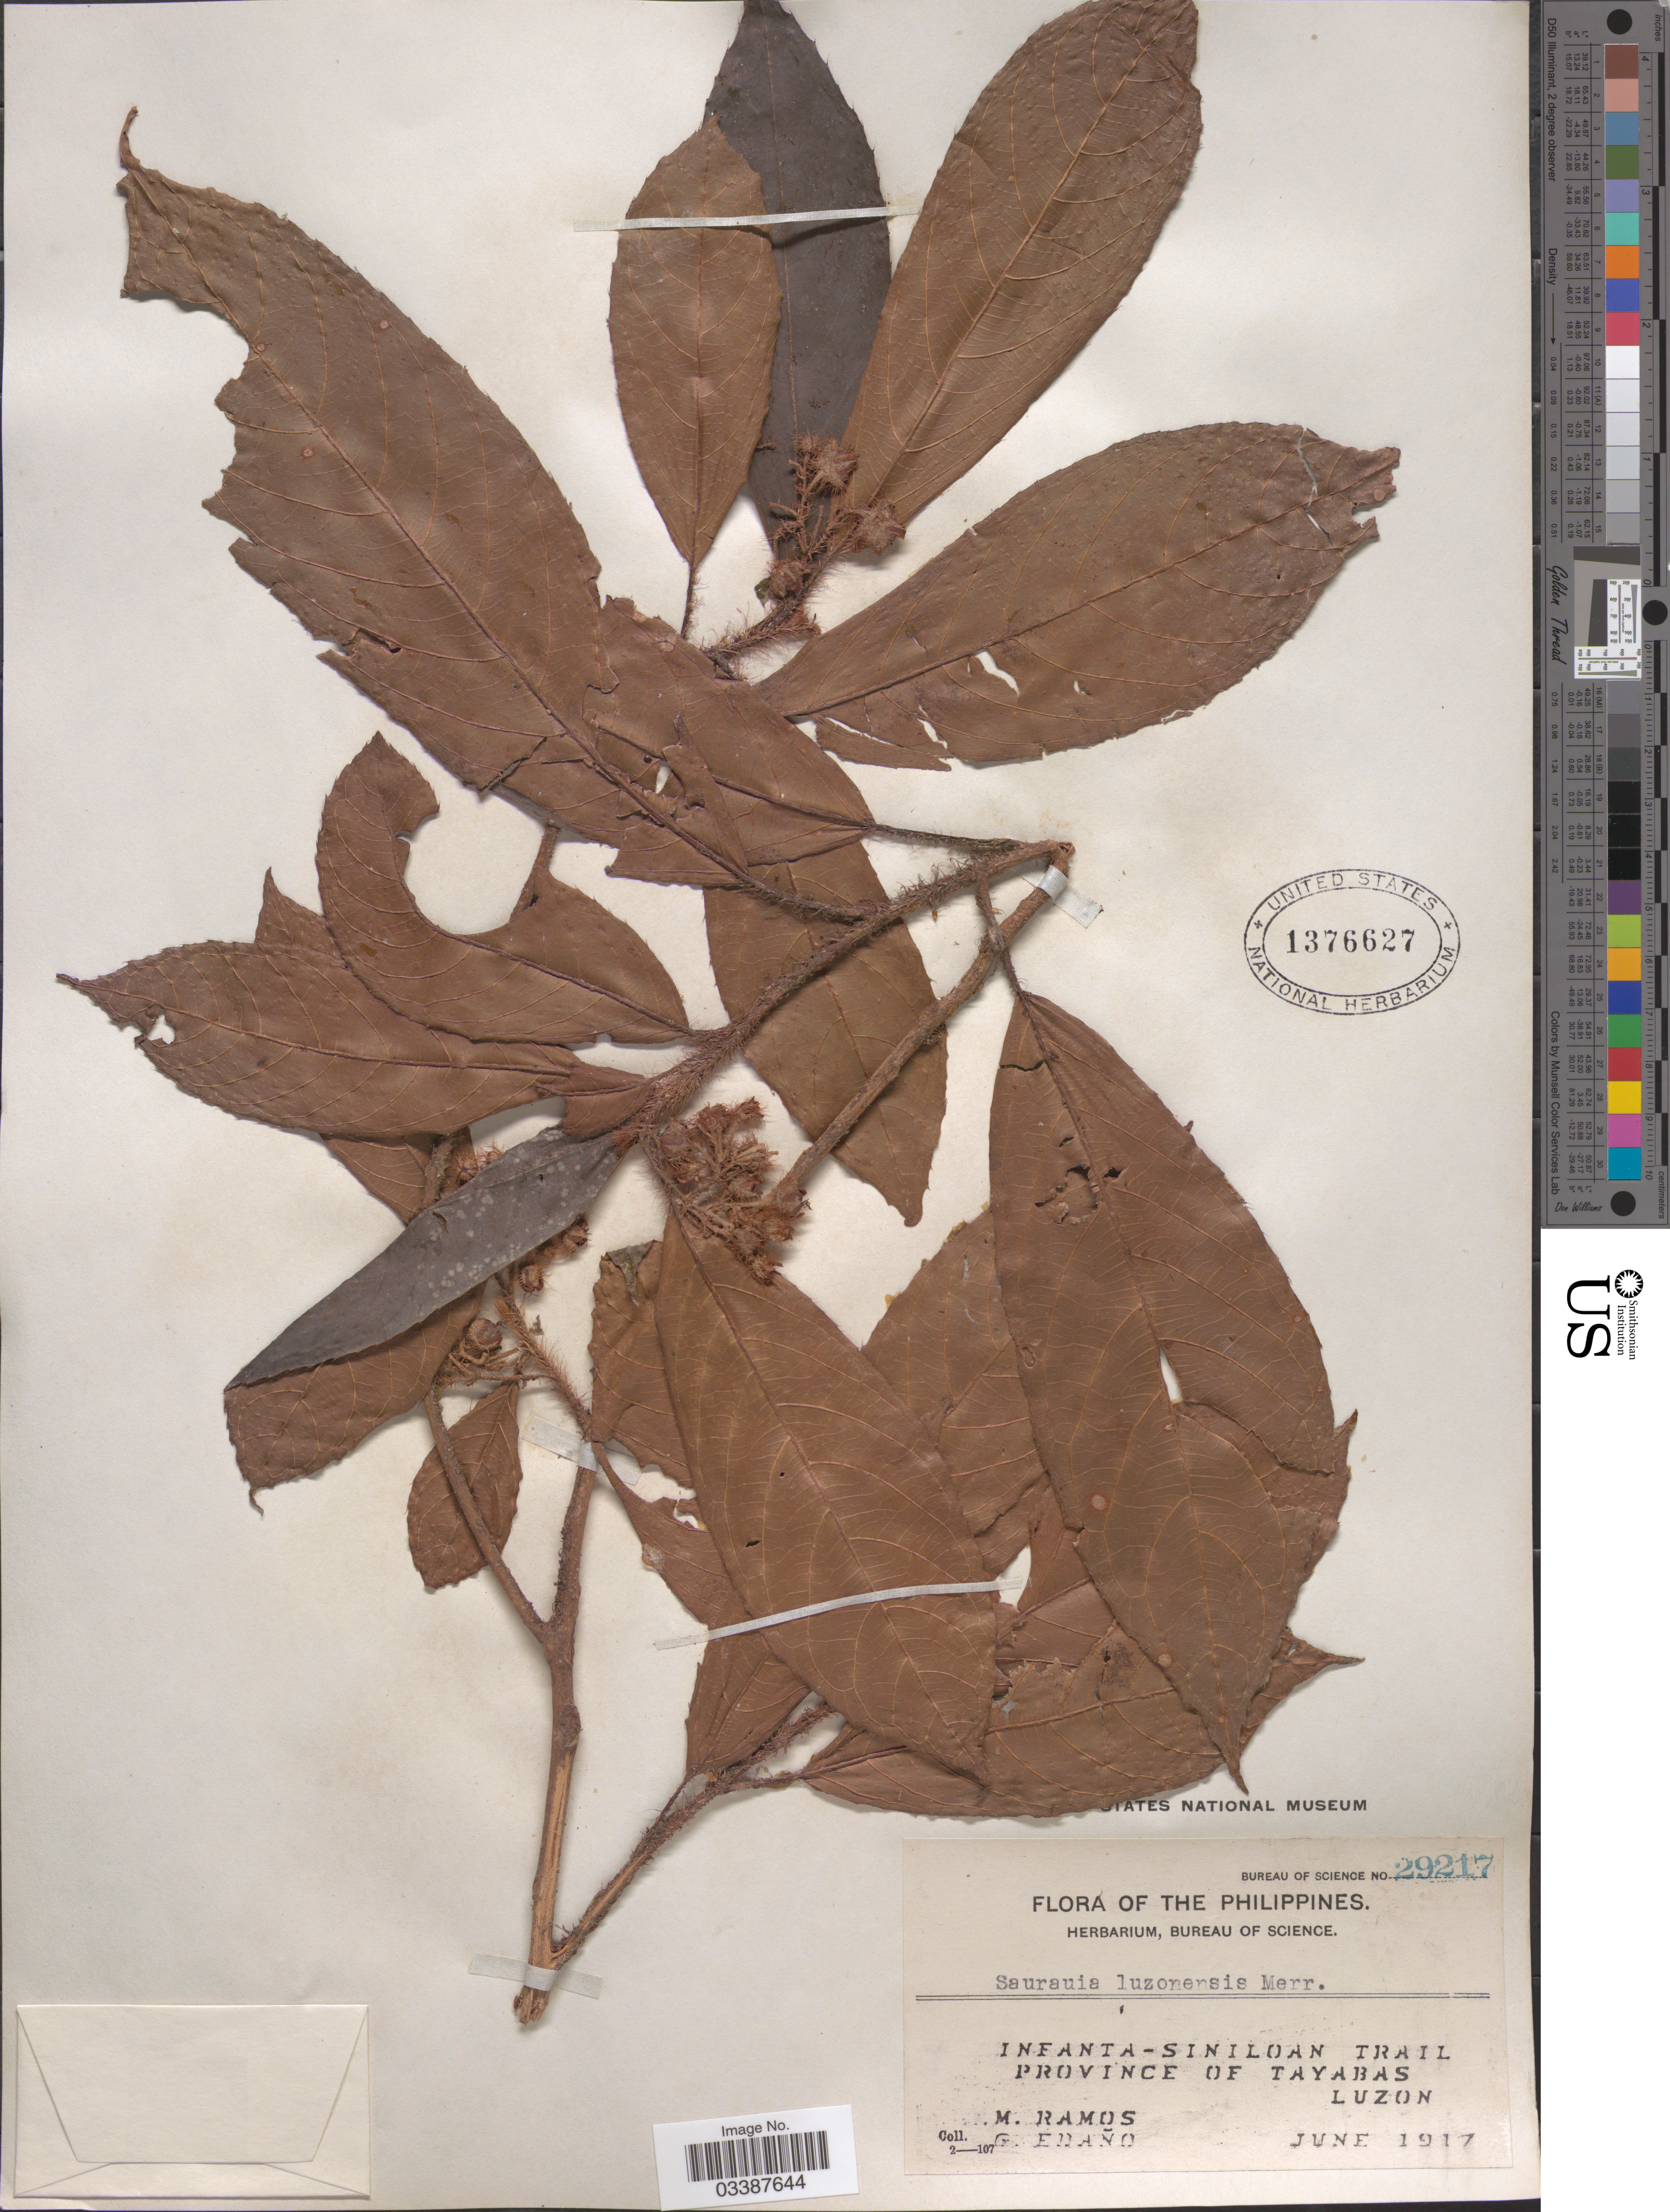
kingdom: Plantae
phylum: Tracheophyta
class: Magnoliopsida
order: Ericales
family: Actinidiaceae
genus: Saurauia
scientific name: Saurauia luzoniensis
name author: Merr.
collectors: M. Ramos & G. Edaño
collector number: Bureau of Science 29217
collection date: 1917-06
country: Philippines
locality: Ineanta-Siniloan Trail, Province of Tayabas, Luzon.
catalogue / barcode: US 1376627